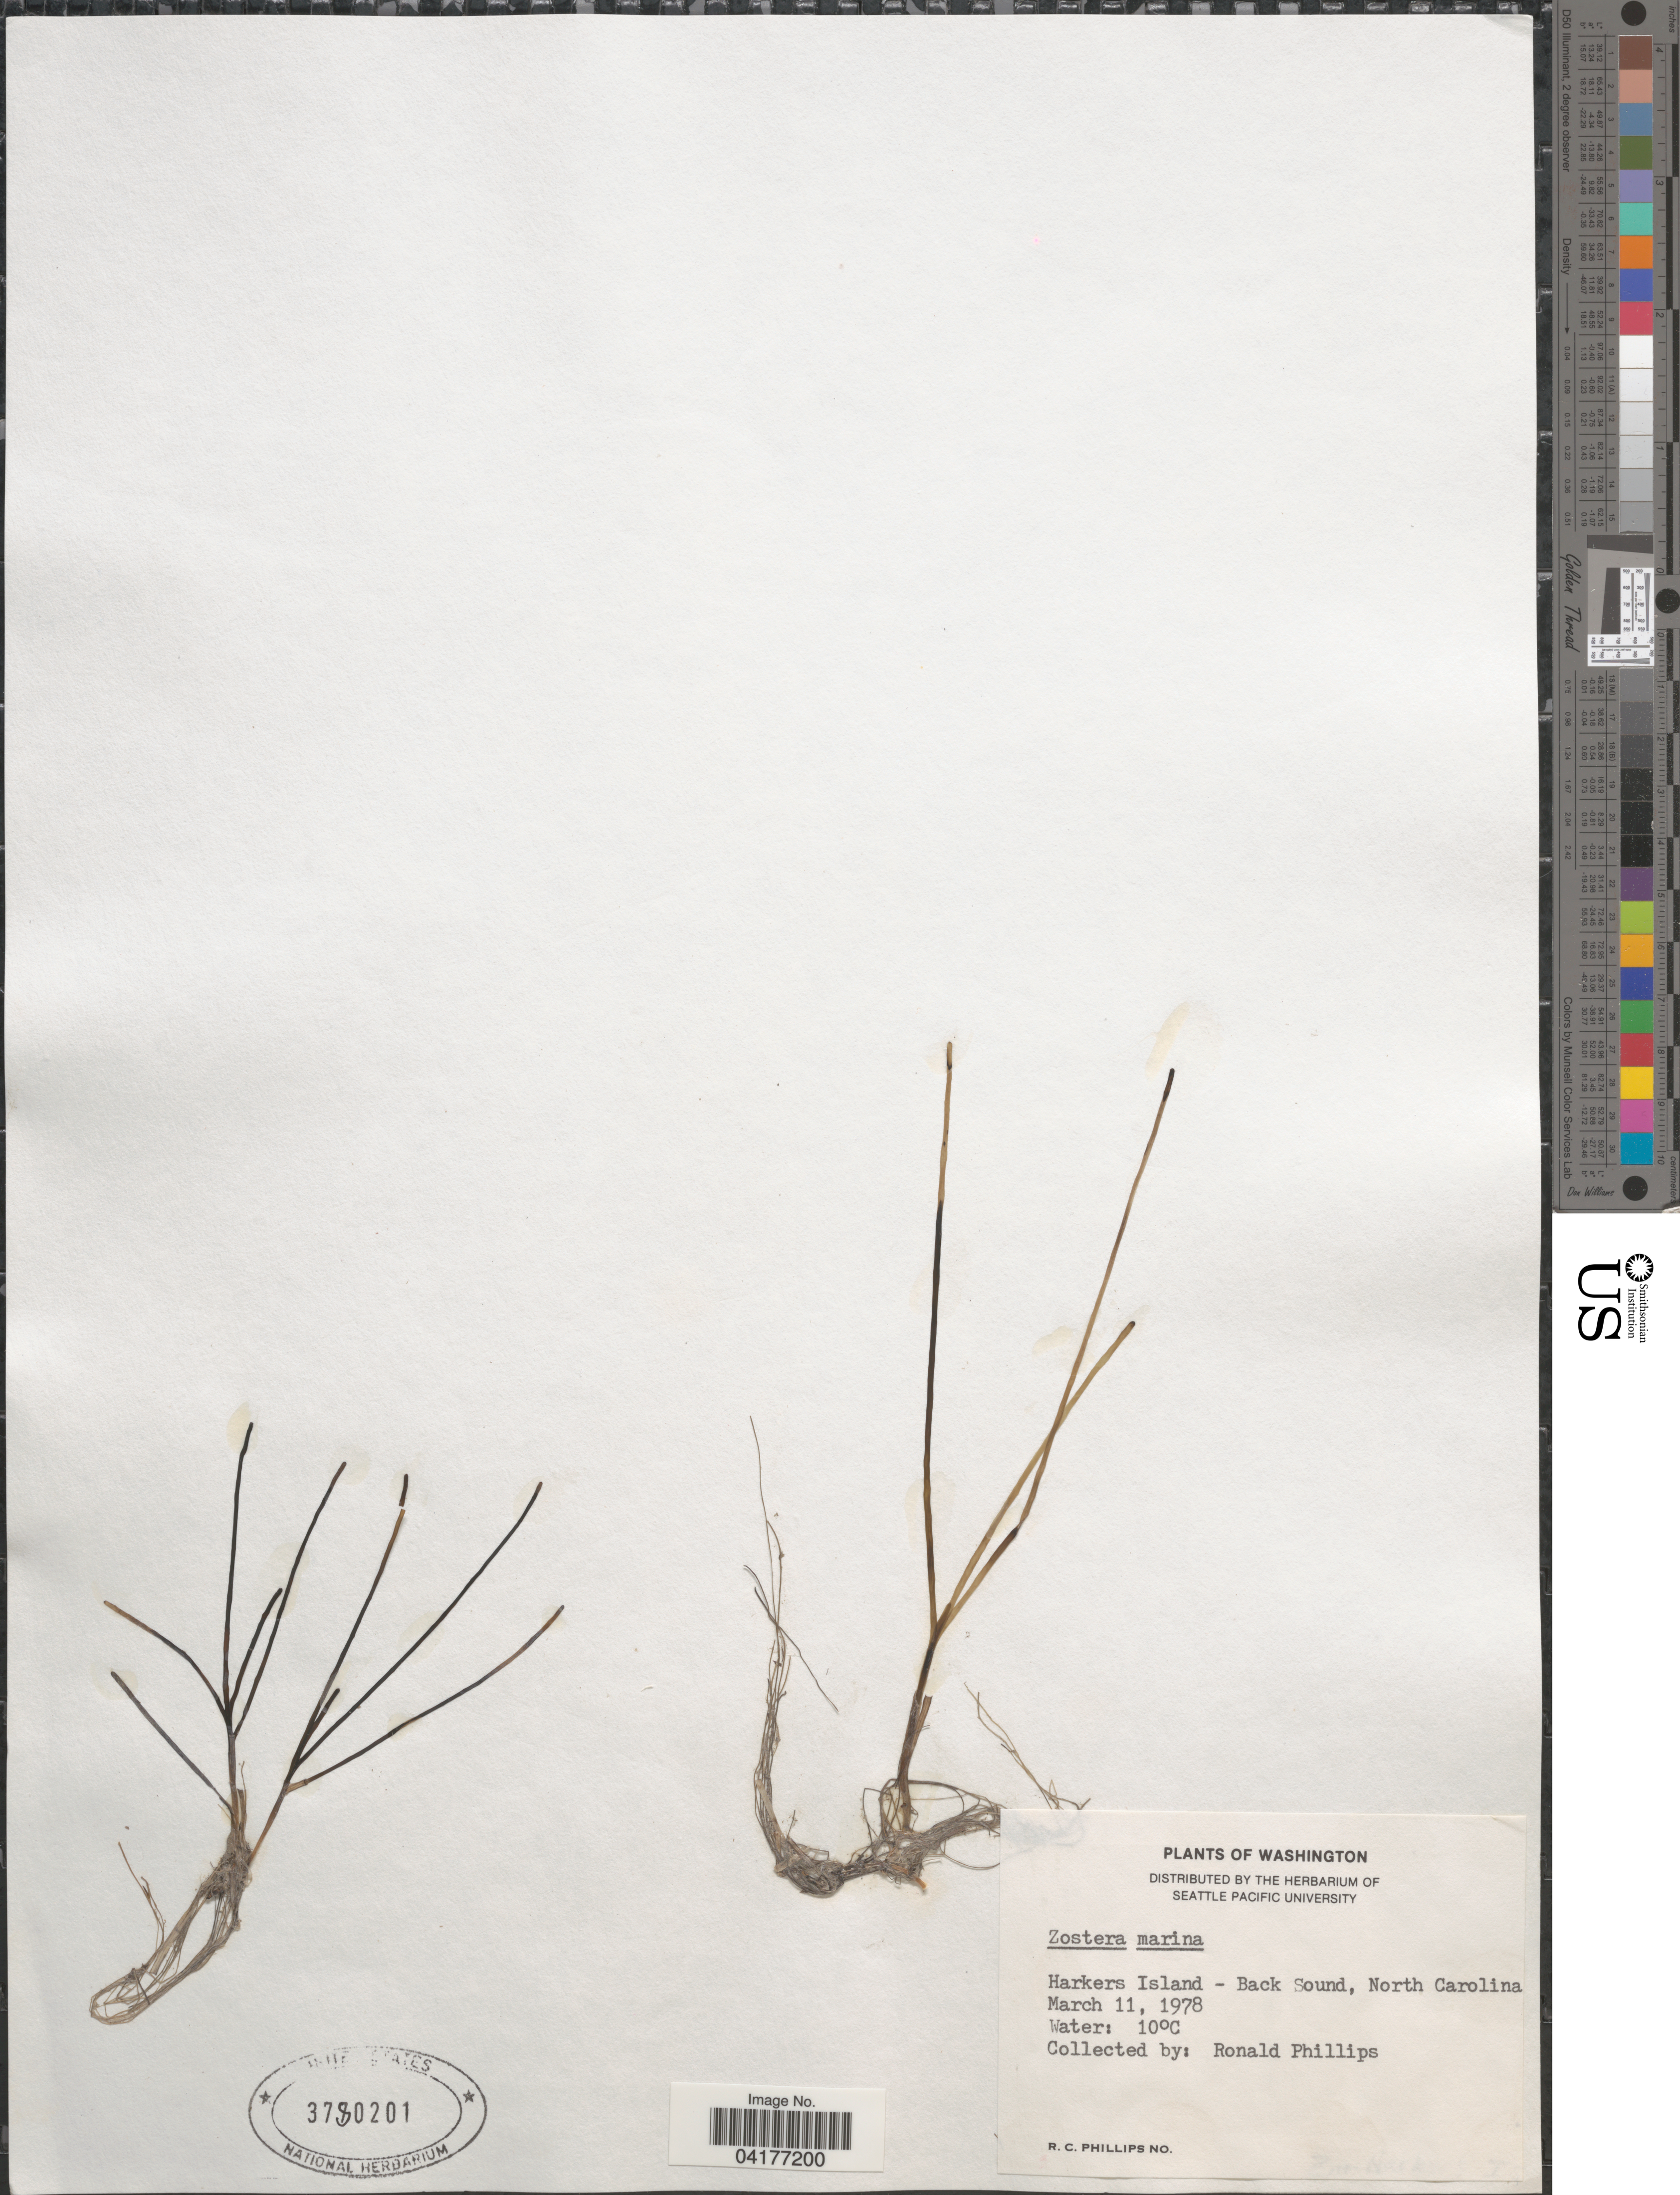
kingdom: Plantae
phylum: Tracheophyta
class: Liliopsida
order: Alismatales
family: Zosteraceae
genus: Zostera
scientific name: Zostera marina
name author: L.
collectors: R. C. Phillips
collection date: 1978-03-11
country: United States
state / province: North Carolina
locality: Harkers Island - Back Sound.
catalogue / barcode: US 3780201